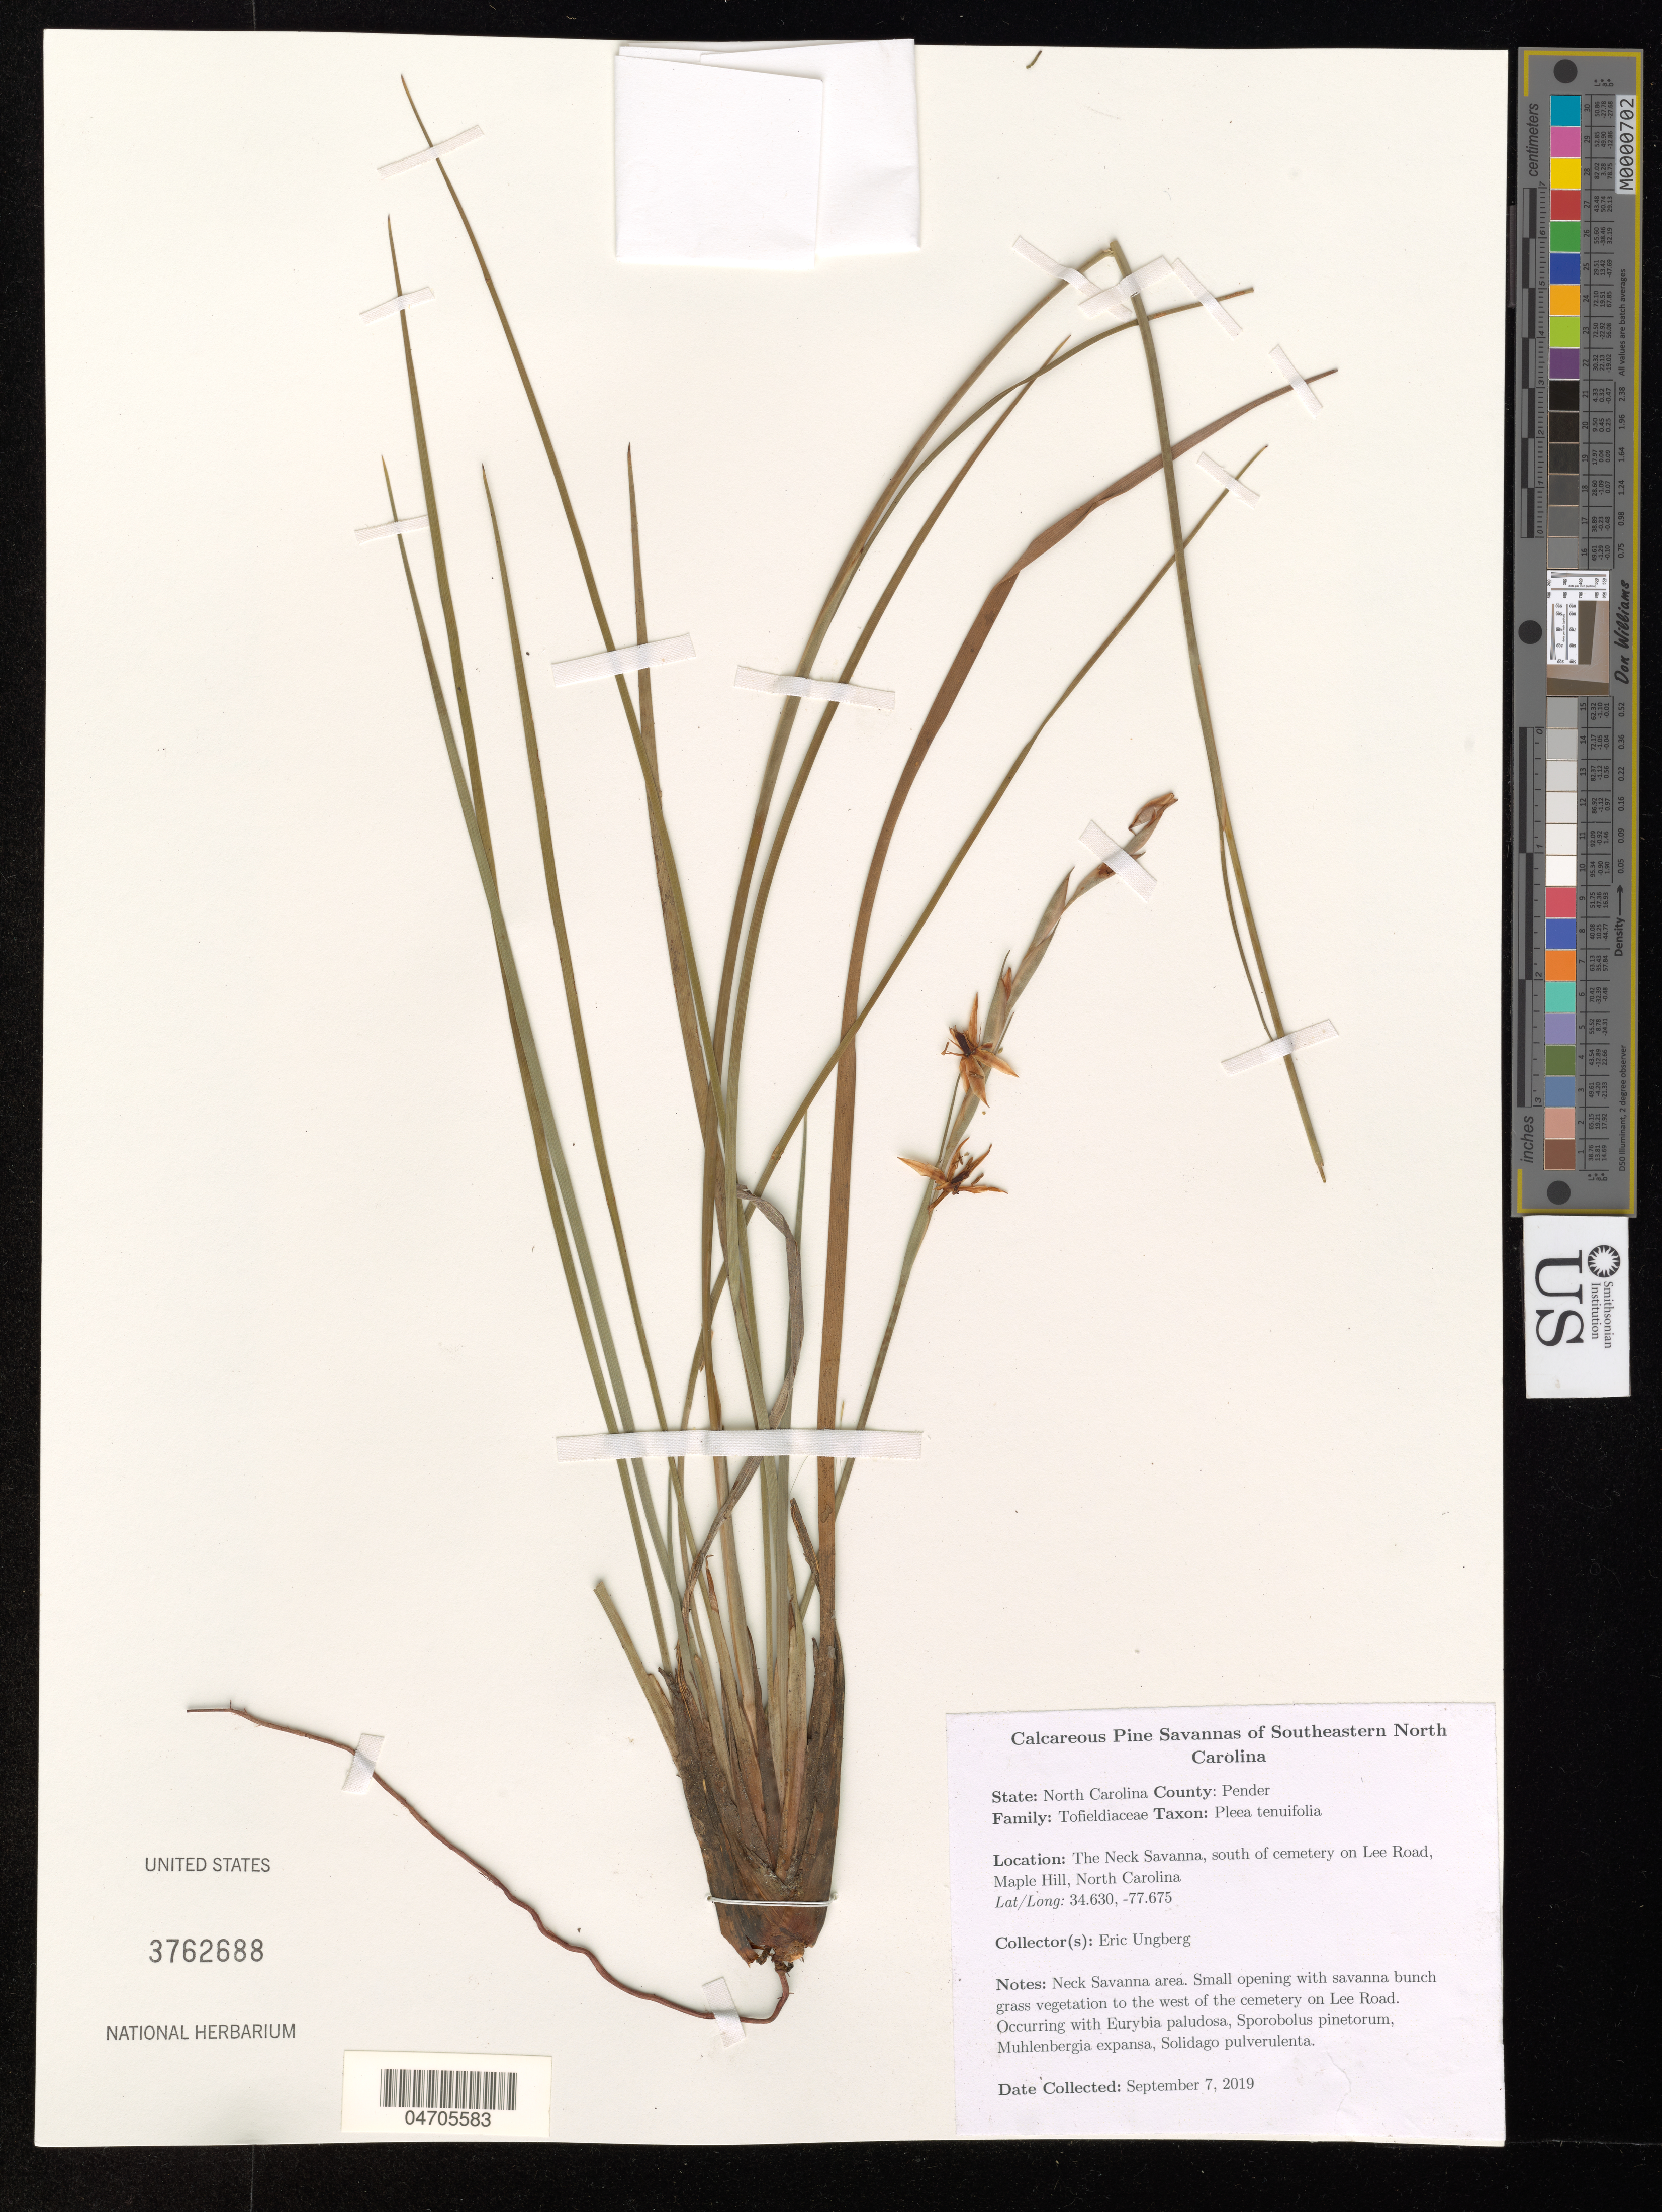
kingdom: Plantae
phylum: Tracheophyta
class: Liliopsida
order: Alismatales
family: Tofieldiaceae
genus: Pleea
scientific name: Pleea tenuifolia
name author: Michx.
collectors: E. Ungberg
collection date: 2019-09-07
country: United States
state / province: North Carolina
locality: Calcareous Pine Savannas of Southeastern North Carolina. County: Pender. The Neck Savanna, south of cemetery on Lee Road, Maple Hill. Neck Savanna area.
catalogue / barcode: US 3762688